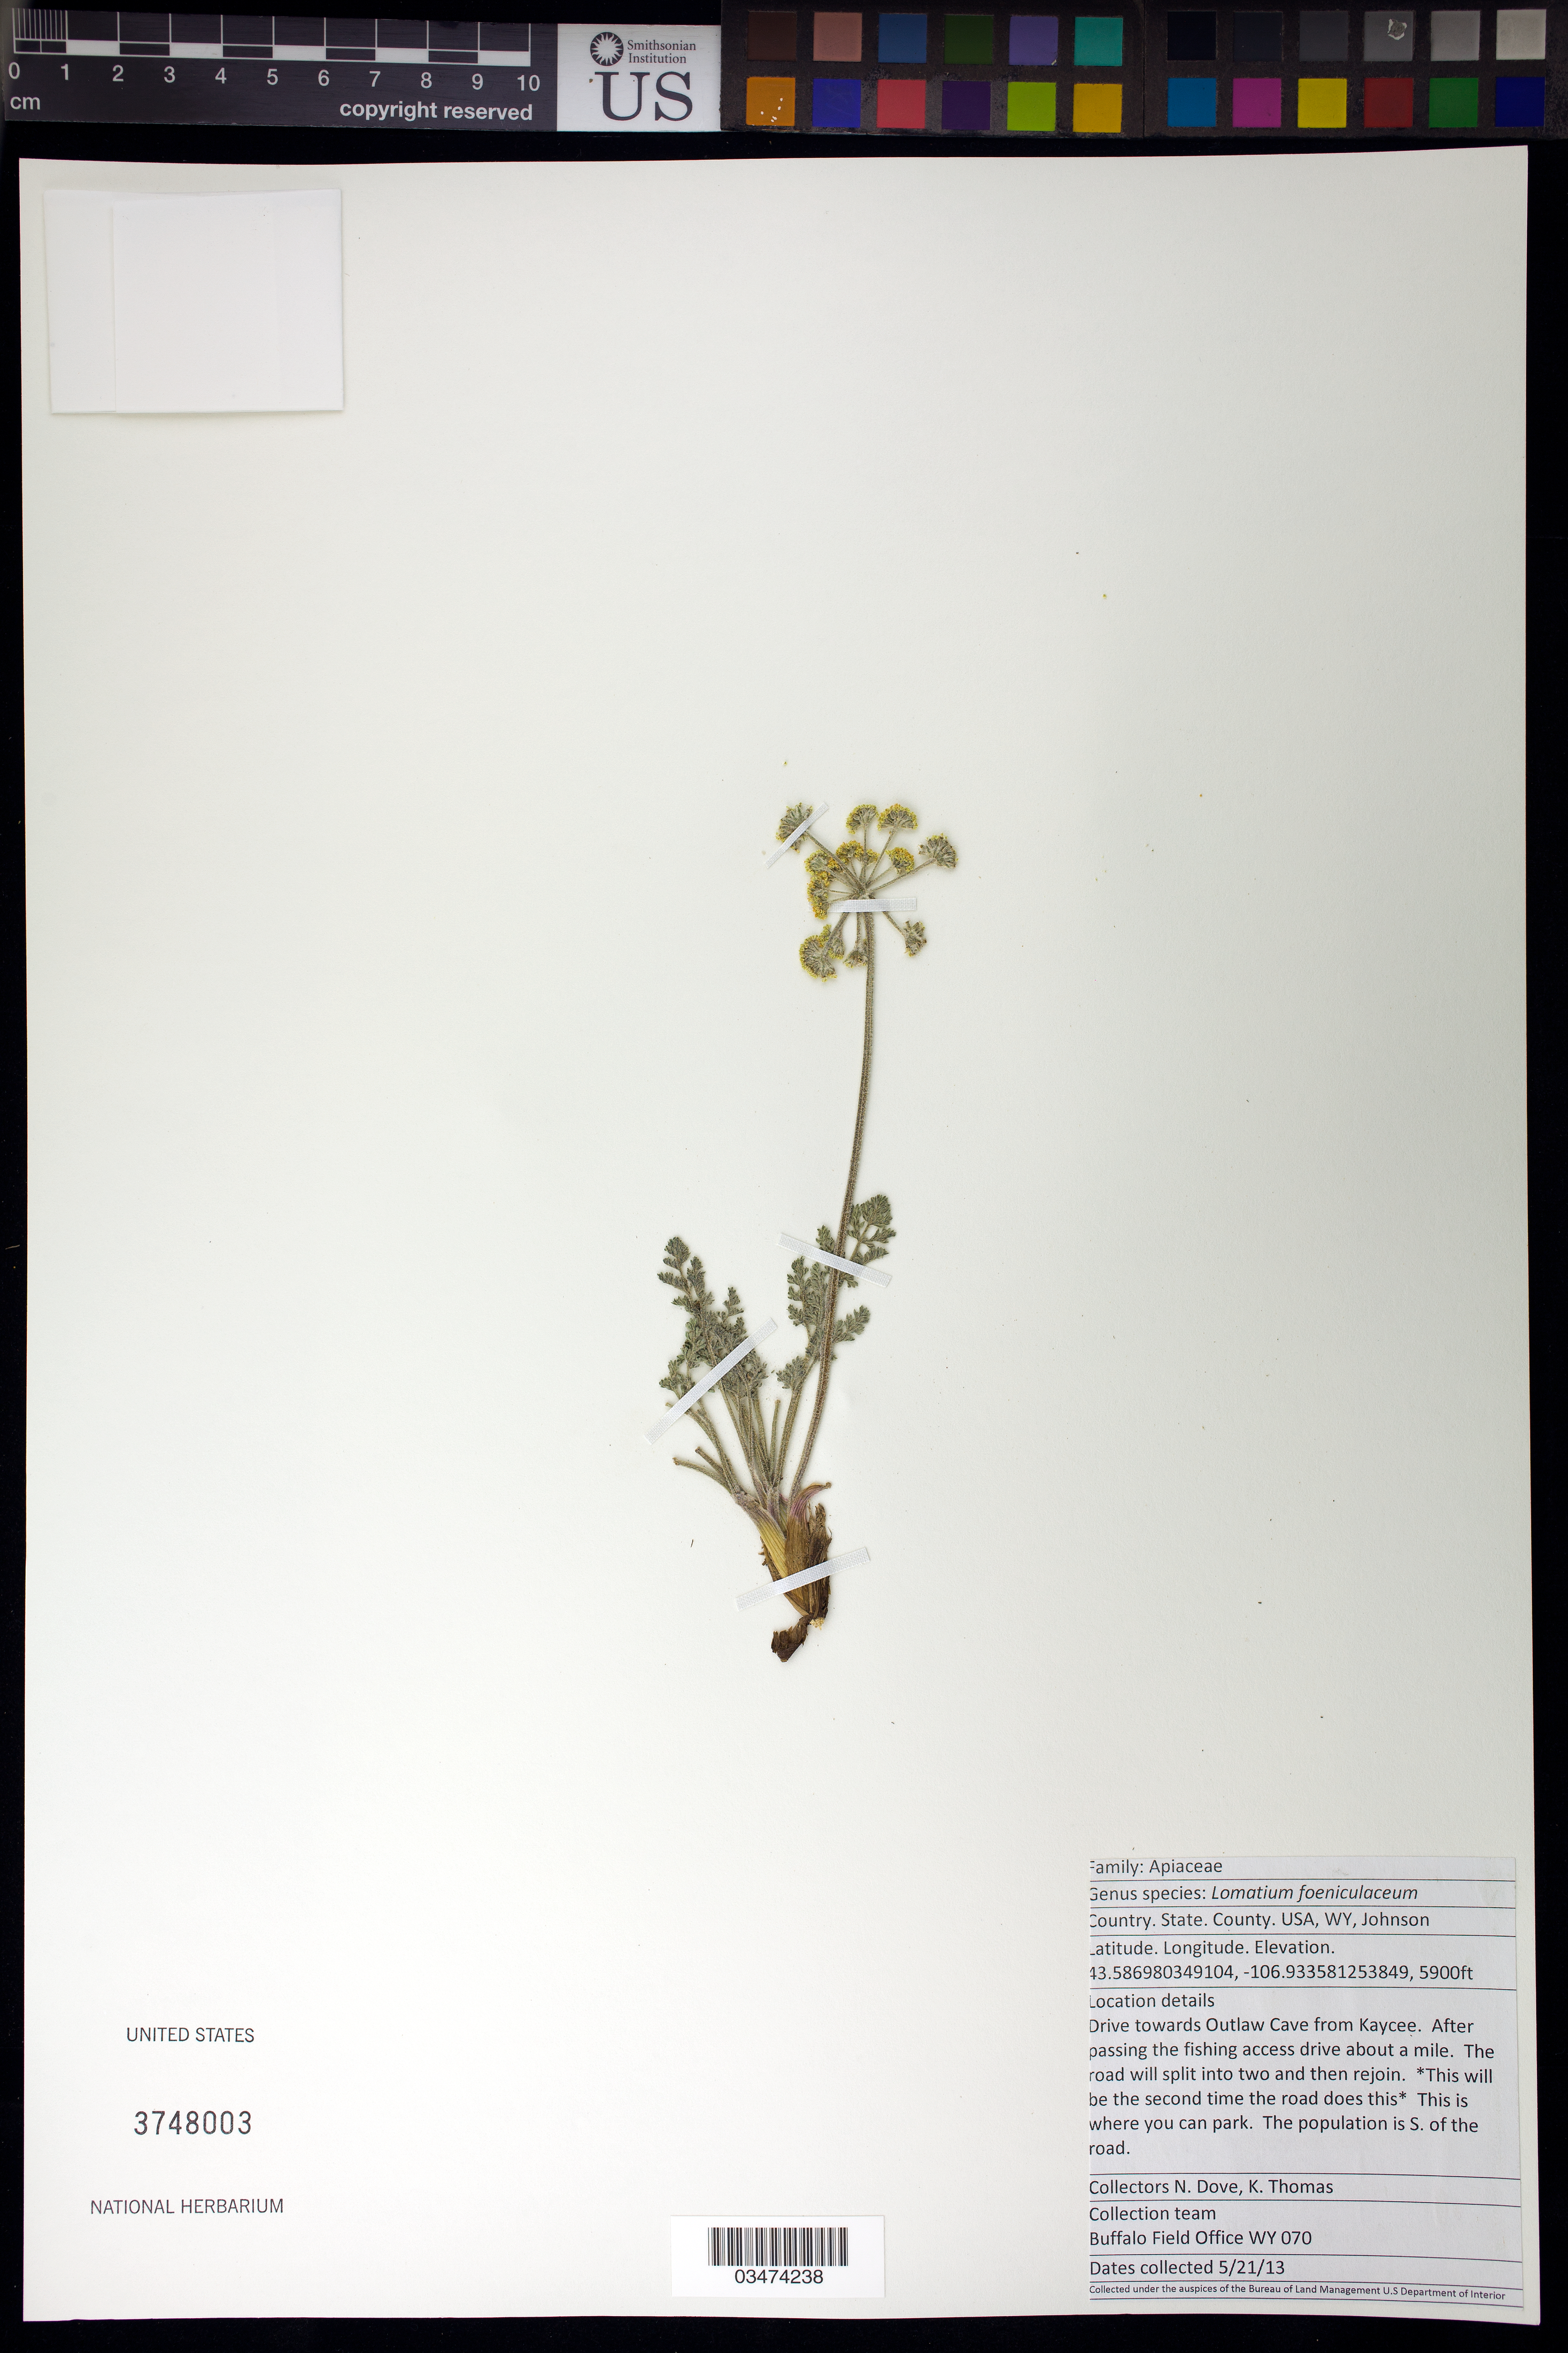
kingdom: Plantae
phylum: Tracheophyta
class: Magnoliopsida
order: Apiales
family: Apiaceae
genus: Lomatium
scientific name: Lomatium foeniculaceum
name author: (Nutt.) J.M. Coult. & Rose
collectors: N. Dove & K. Thomas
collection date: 2013-05-21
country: United States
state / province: Wyoming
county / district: Johnson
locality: Towards Outlaw from Kaycee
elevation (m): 1798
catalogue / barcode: US 3748003